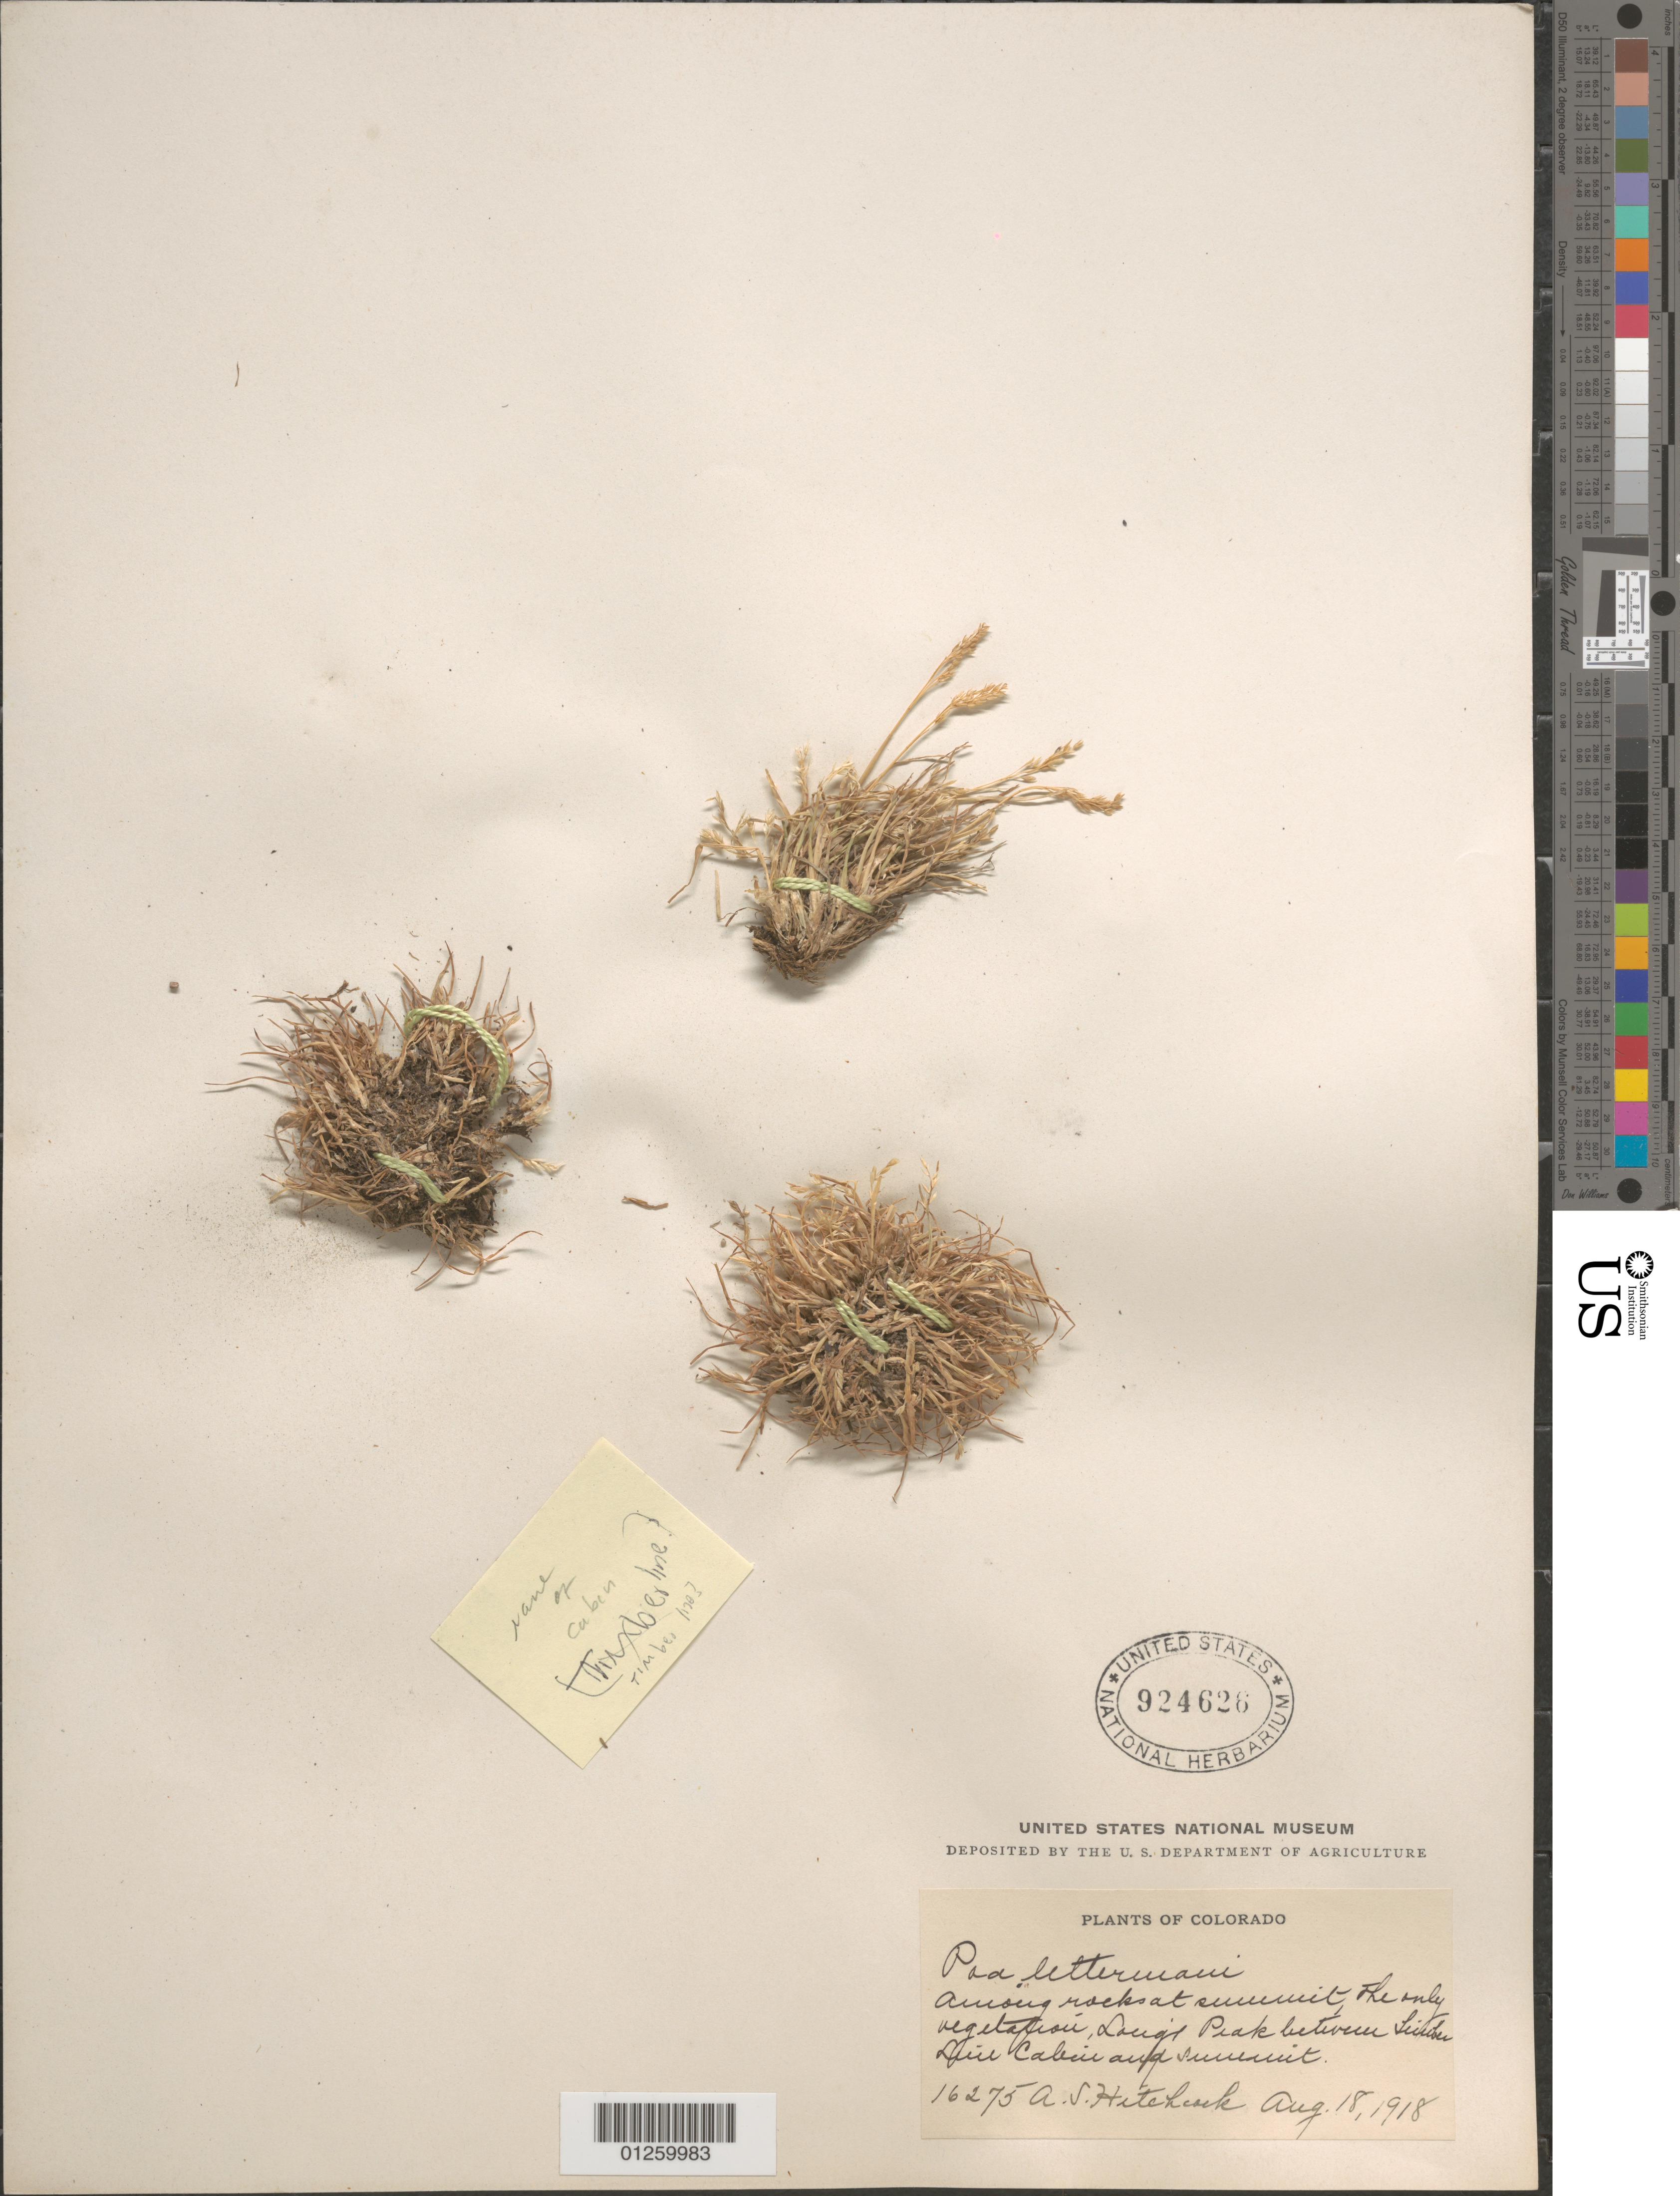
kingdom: Plantae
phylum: Tracheophyta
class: Liliopsida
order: Poales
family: Poaceae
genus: Poa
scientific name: Poa lettermanii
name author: Vasey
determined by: Soreng, Robert J., Research Associate (BOT), Smithsonian Institution - National Museum of Natural History (UNITED STATES)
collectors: A. S. Hitchcock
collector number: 16275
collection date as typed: Aug. 18, 1918.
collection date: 1918-08-18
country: United States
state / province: Colorado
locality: Longs Peak - Between Cabin and Summit.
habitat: among rocks at summit, the only vegetation.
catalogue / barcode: US 924628